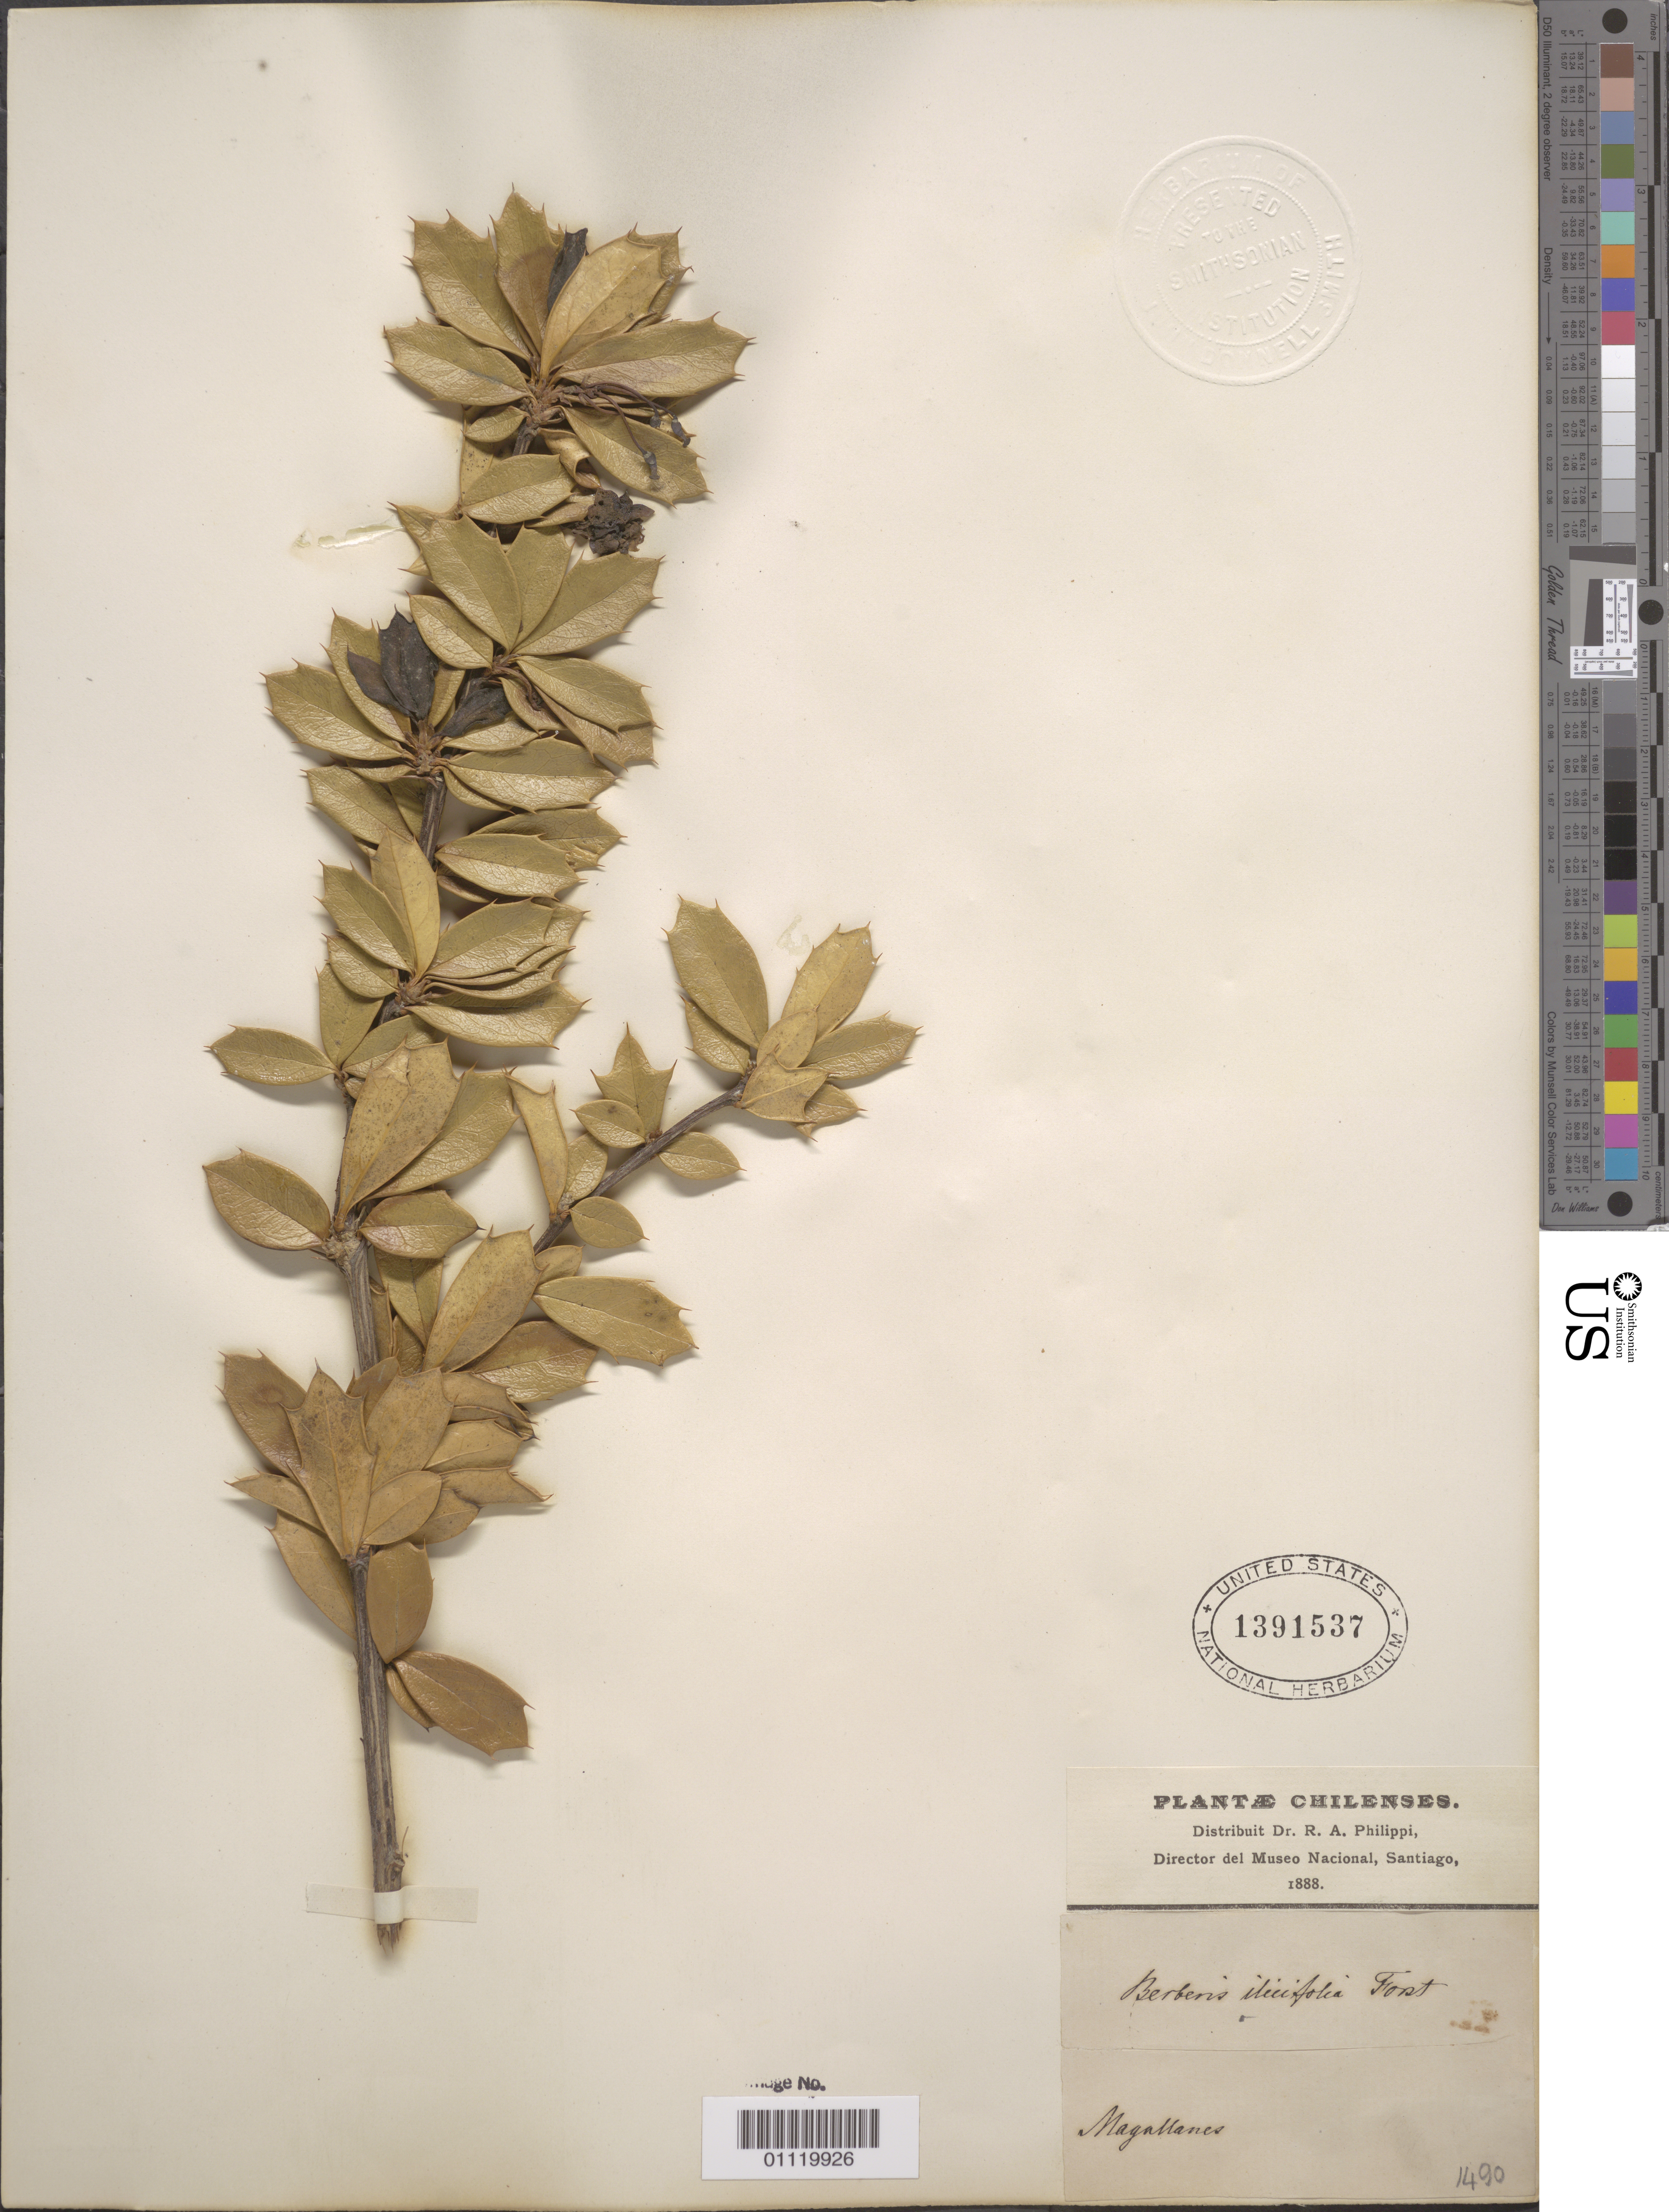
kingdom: Plantae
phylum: Tracheophyta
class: Magnoliopsida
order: Ranunculales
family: Berberidaceae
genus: Berberis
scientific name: Berberis ilicifolia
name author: L. f.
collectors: R. A. Philippi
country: Chile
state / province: Magallanes y de la Antártica Chilena (XII)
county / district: Magallanes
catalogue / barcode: US 1391537